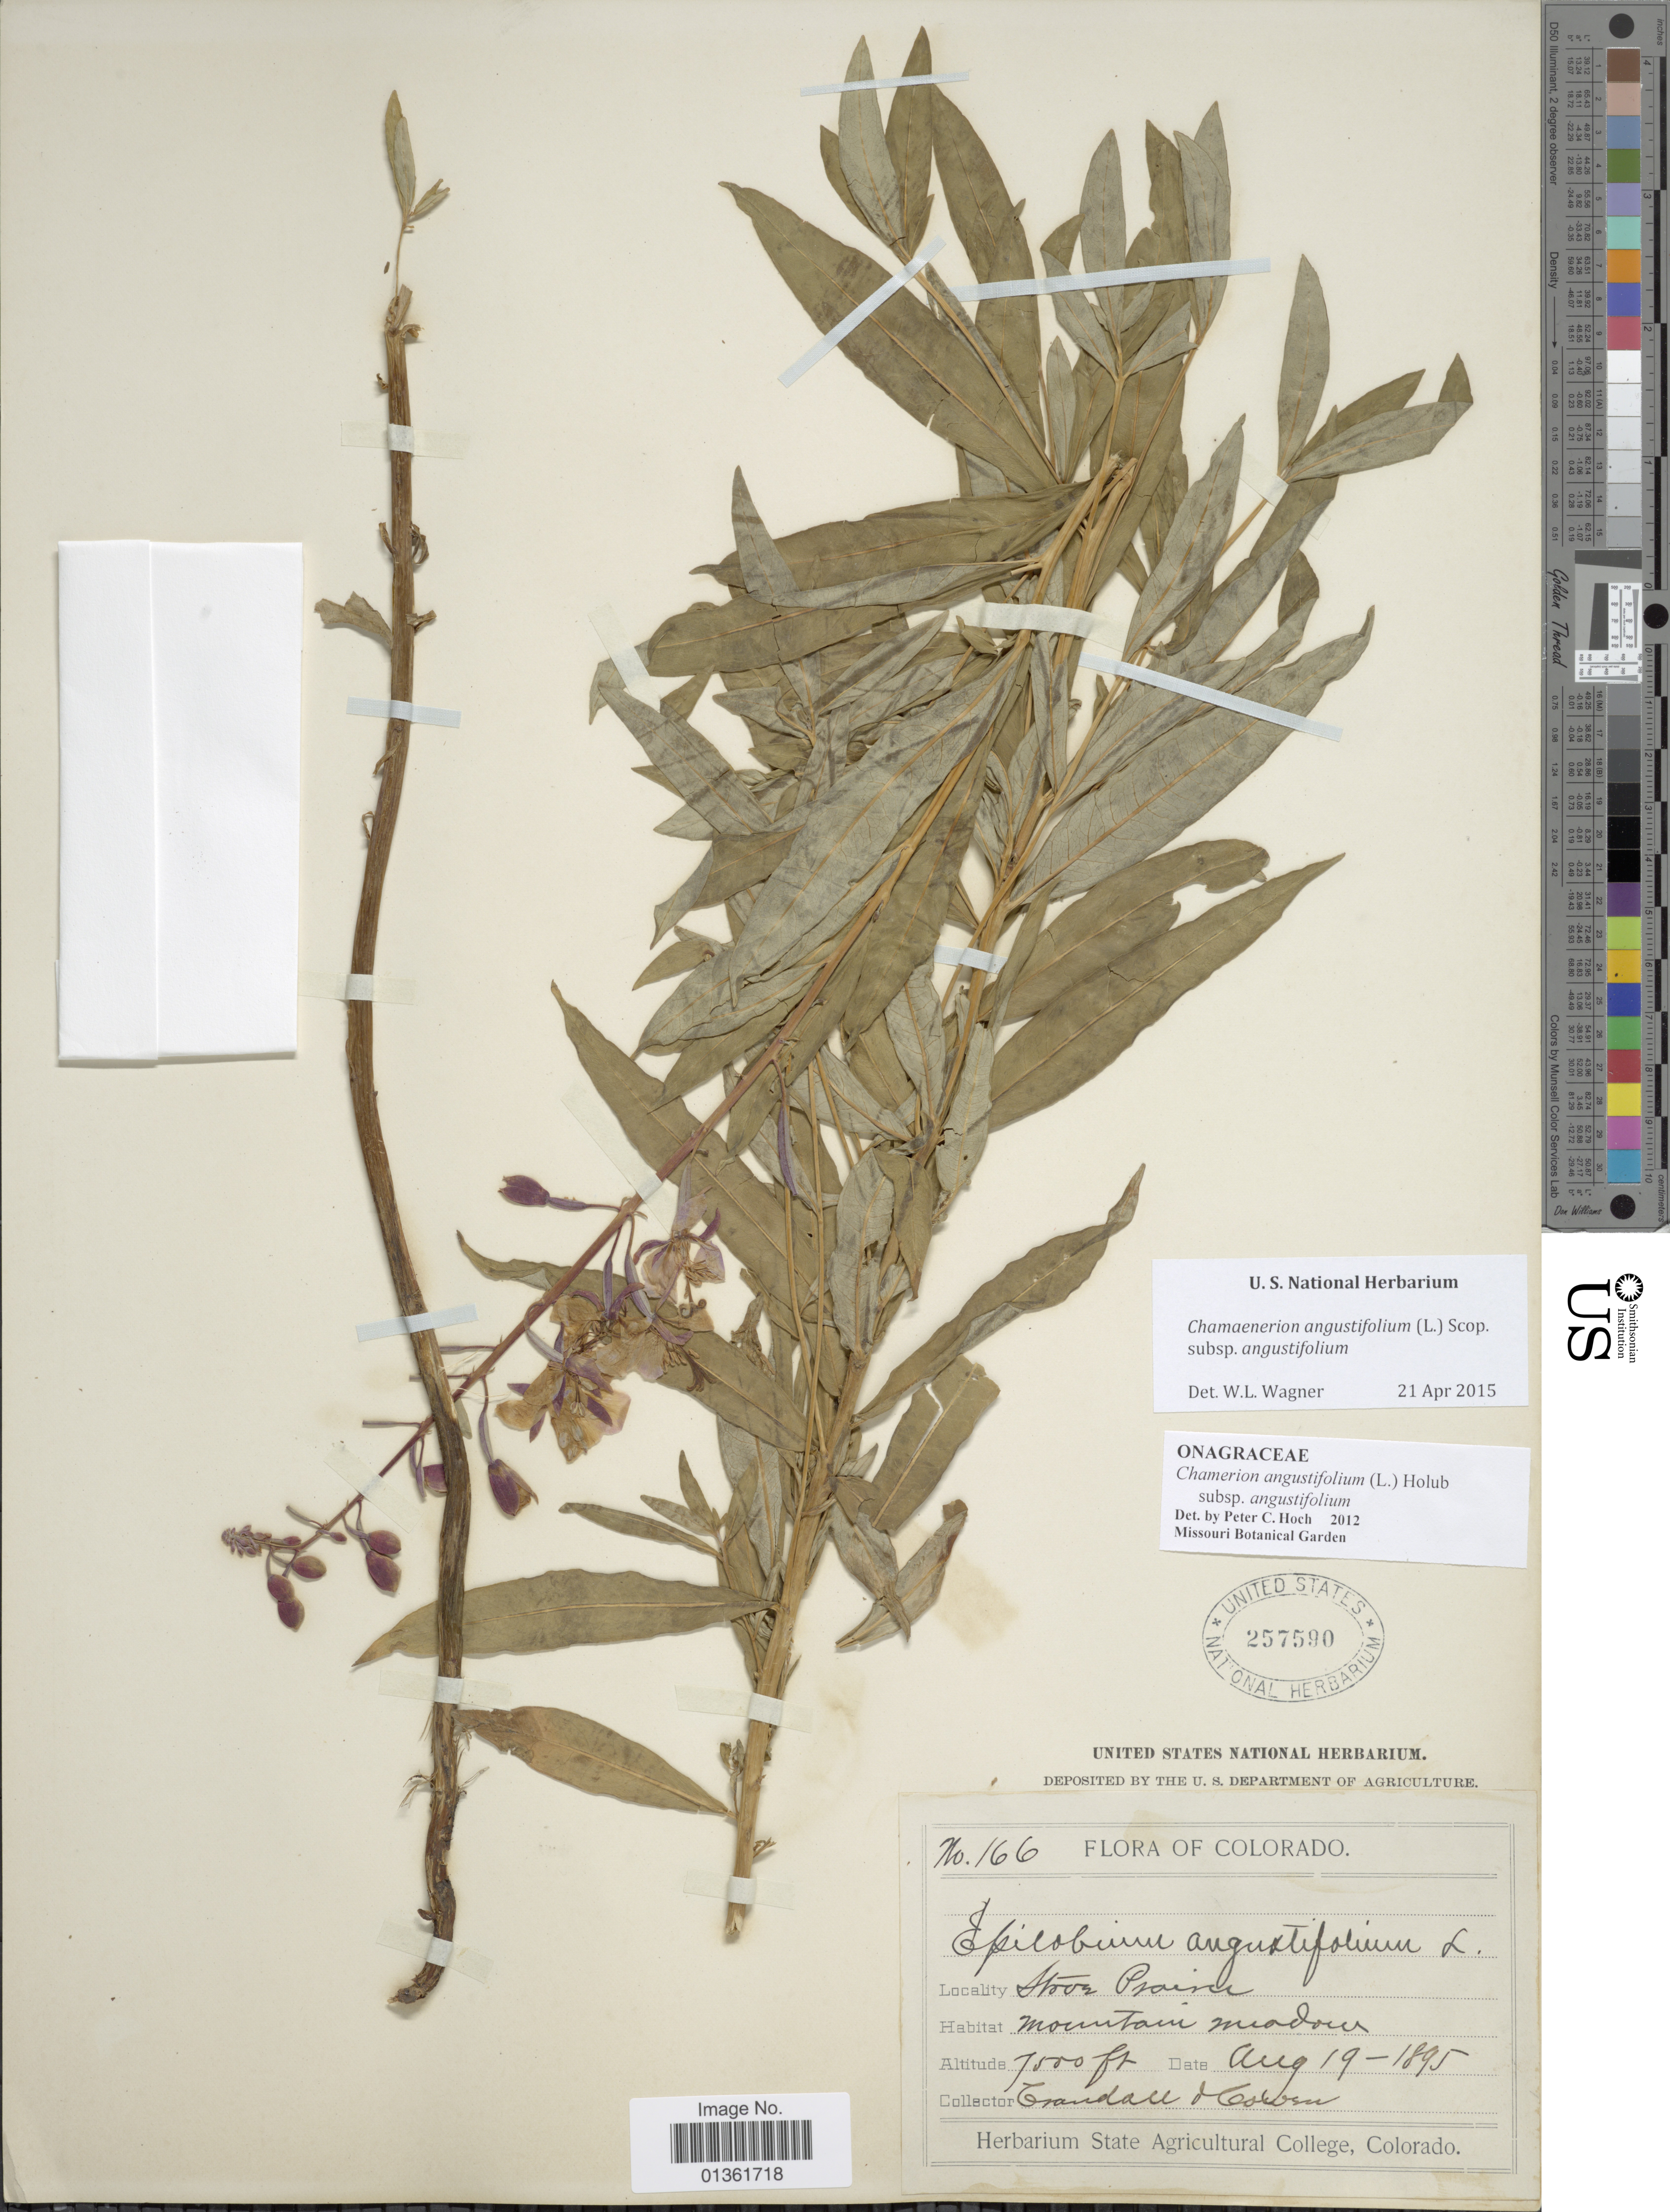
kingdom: Plantae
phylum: Tracheophyta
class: Magnoliopsida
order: Myrtales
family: Onagraceae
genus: Chamaenerion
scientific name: Chamaenerion angustifolium subsp. angustifolium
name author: (L.) Scop.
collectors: -. Crandall & -. Cowen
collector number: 166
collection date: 1895-08-19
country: United States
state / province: Colorado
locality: Stove Prairie. Mountain meadows.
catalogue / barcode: US 257590